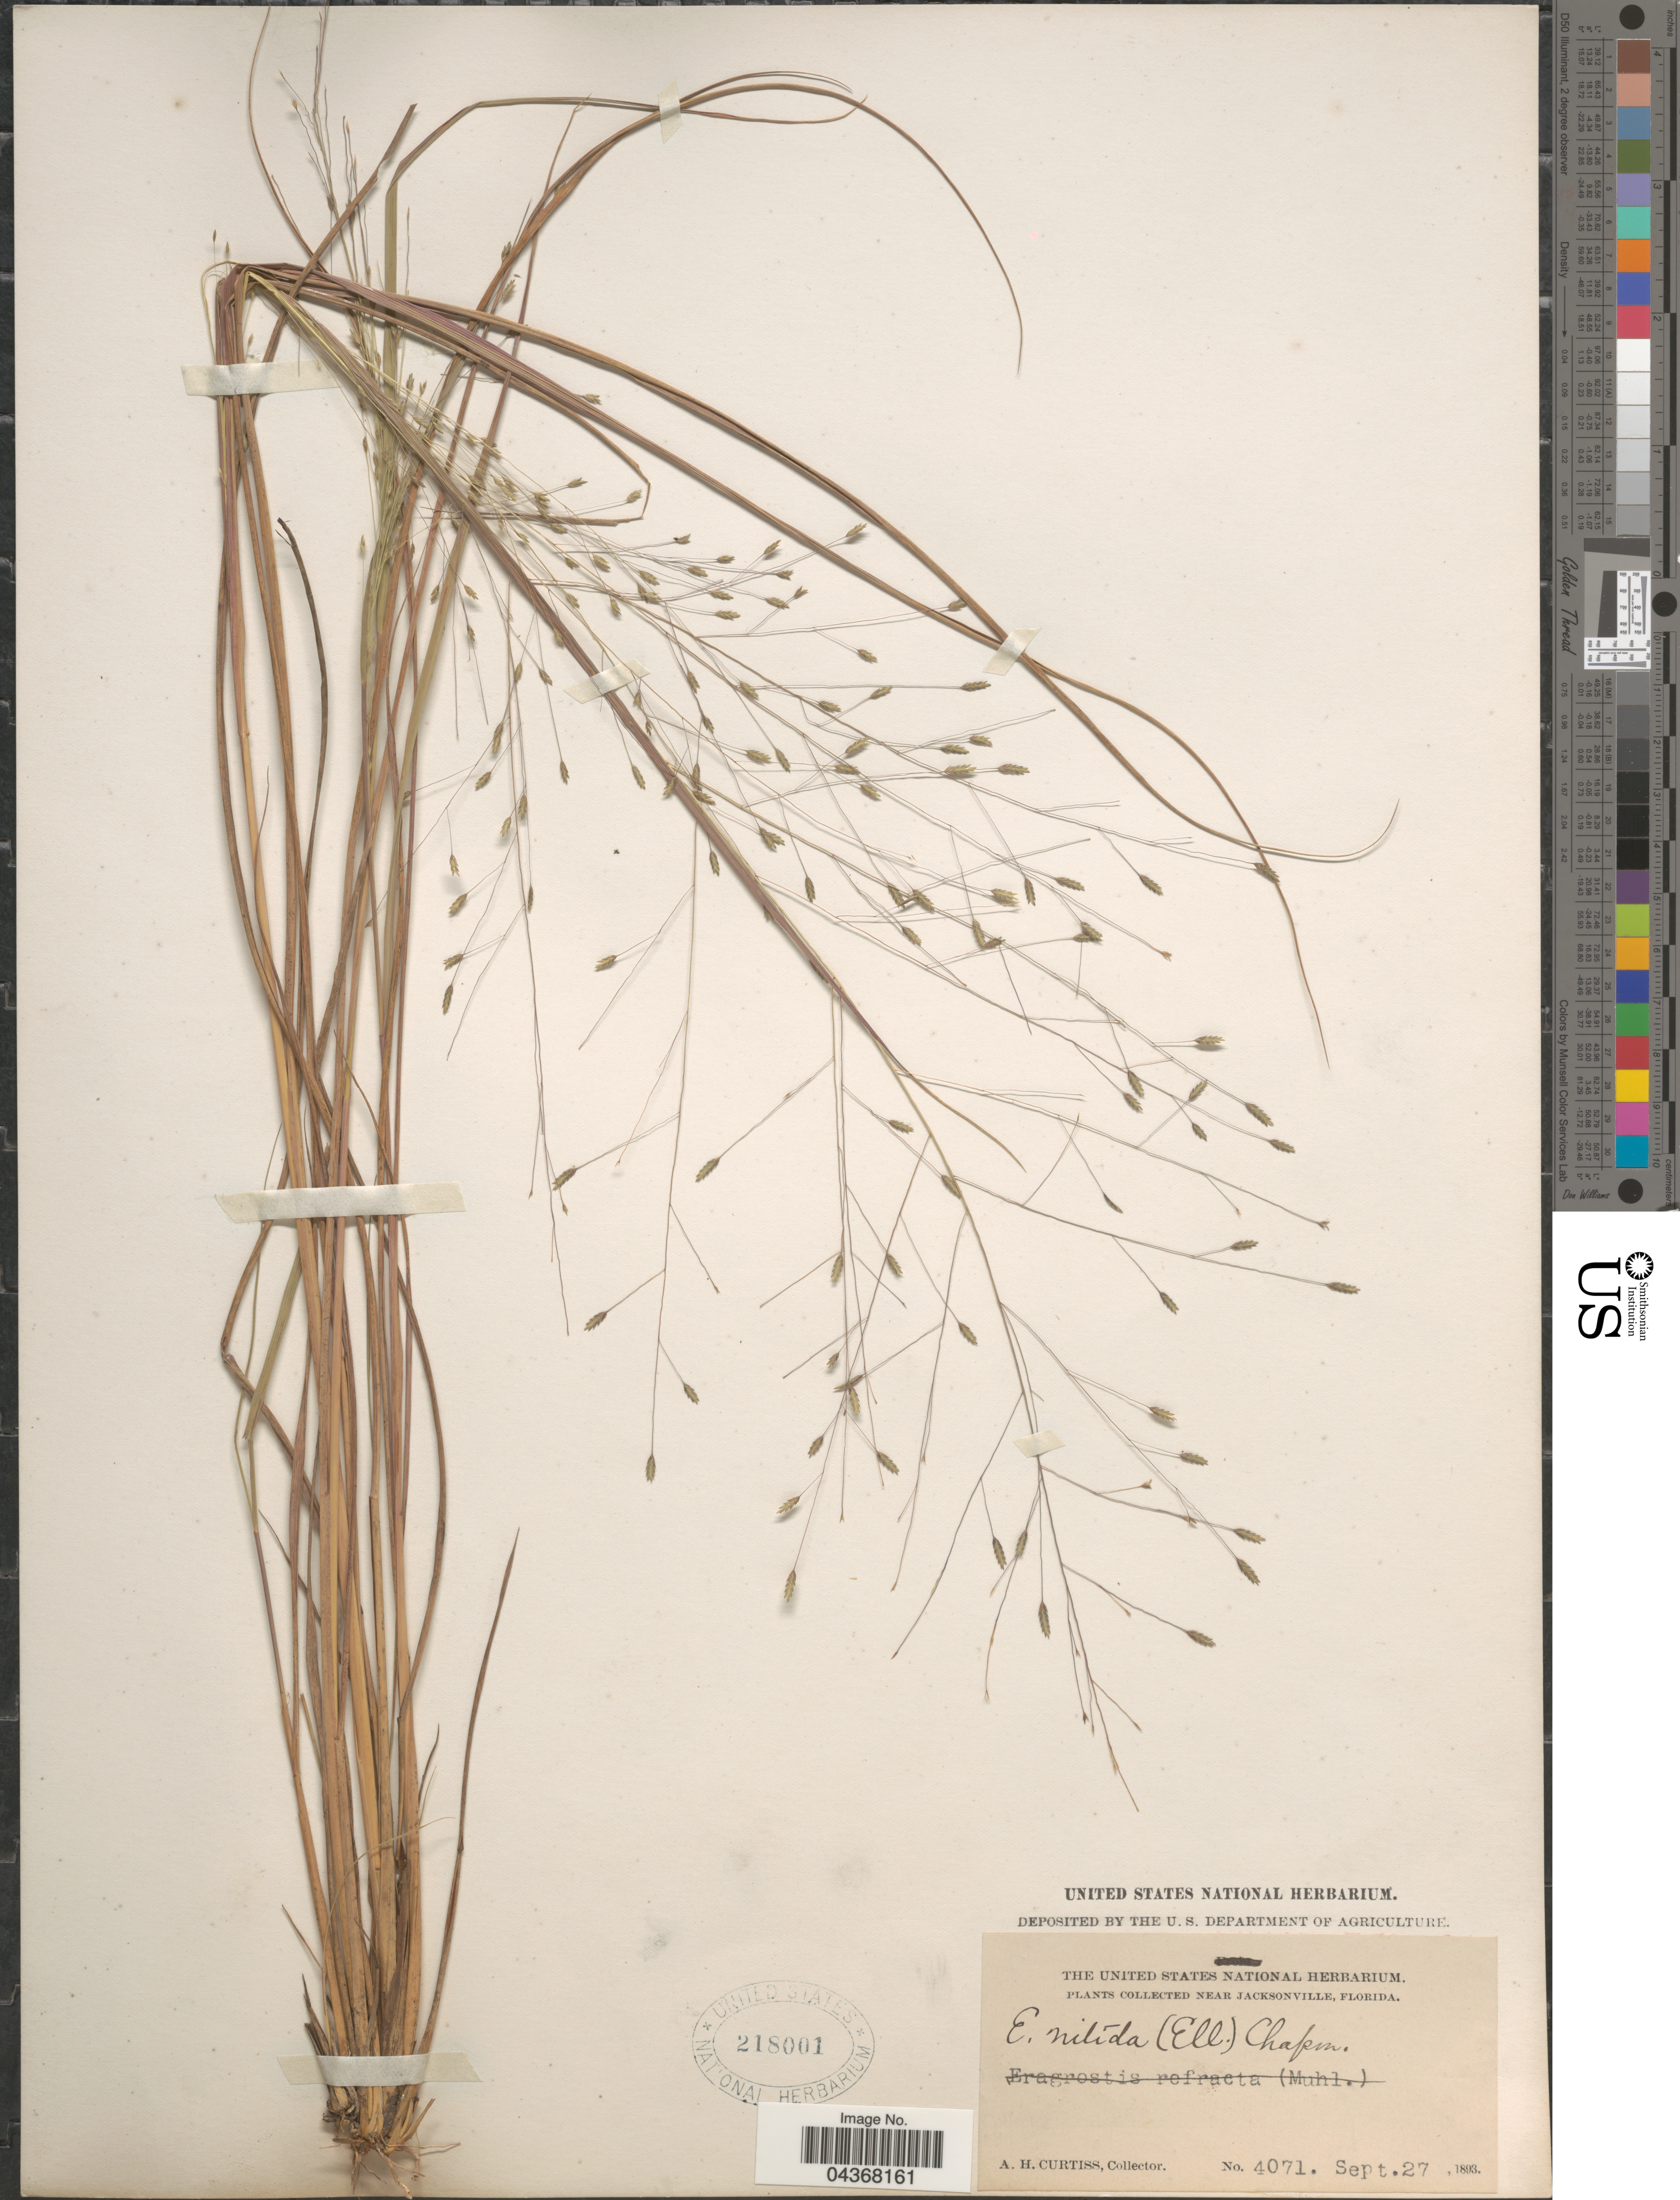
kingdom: Plantae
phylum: Tracheophyta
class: Liliopsida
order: Poales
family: Poaceae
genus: Eragrostis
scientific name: Eragrostis elliottii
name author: S. Watson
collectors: A. H. Curtiss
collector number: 4071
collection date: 1893-09-27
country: United States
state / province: Florida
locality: Near Jacksonville.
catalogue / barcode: US 218001